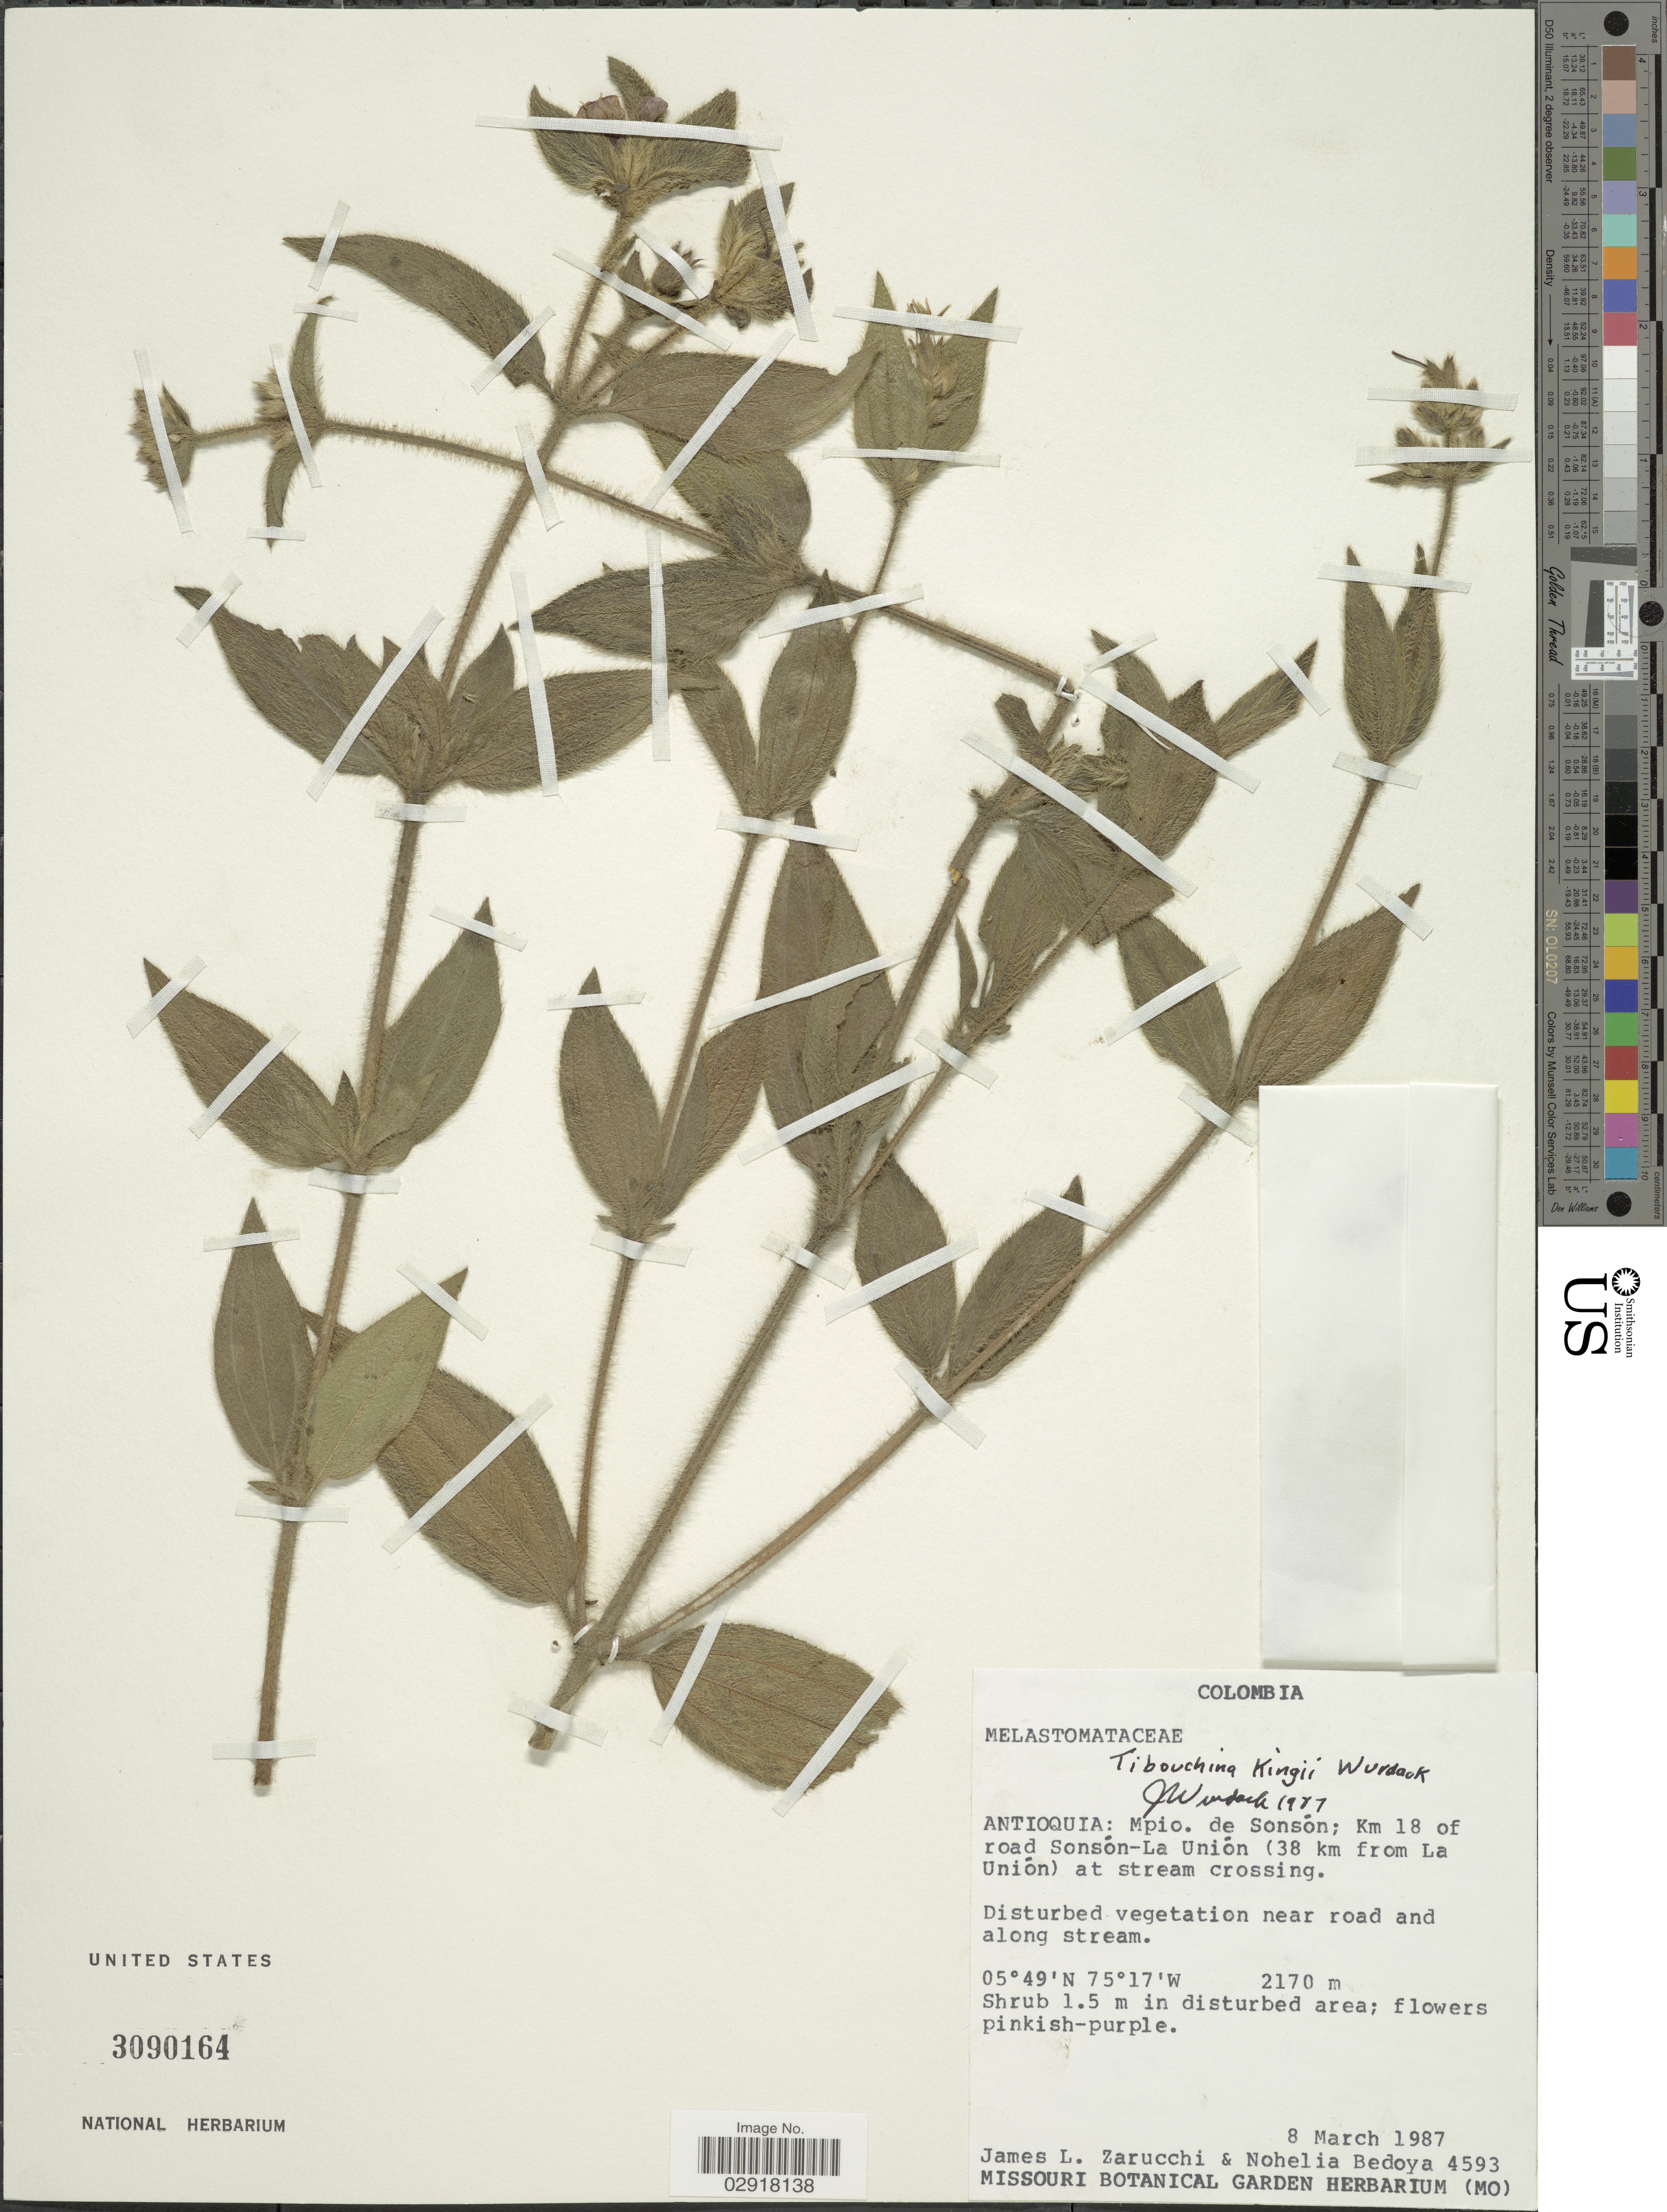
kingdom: Plantae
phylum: Tracheophyta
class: Magnoliopsida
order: Myrtales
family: Melastomataceae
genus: Chaetogastra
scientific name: Chaetogastra kingii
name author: (Wurdack) P.J.F. Guim. & Michelang.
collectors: J. L. Zarucchi & N. Bedoya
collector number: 4593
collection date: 1987-03-08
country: Colombia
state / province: Antioquia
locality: Mpio. de Sonsón; Km 18 of road Sonsón-La Unión (38 km from La Unión) at stream crossing.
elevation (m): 2170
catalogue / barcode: US 3090164